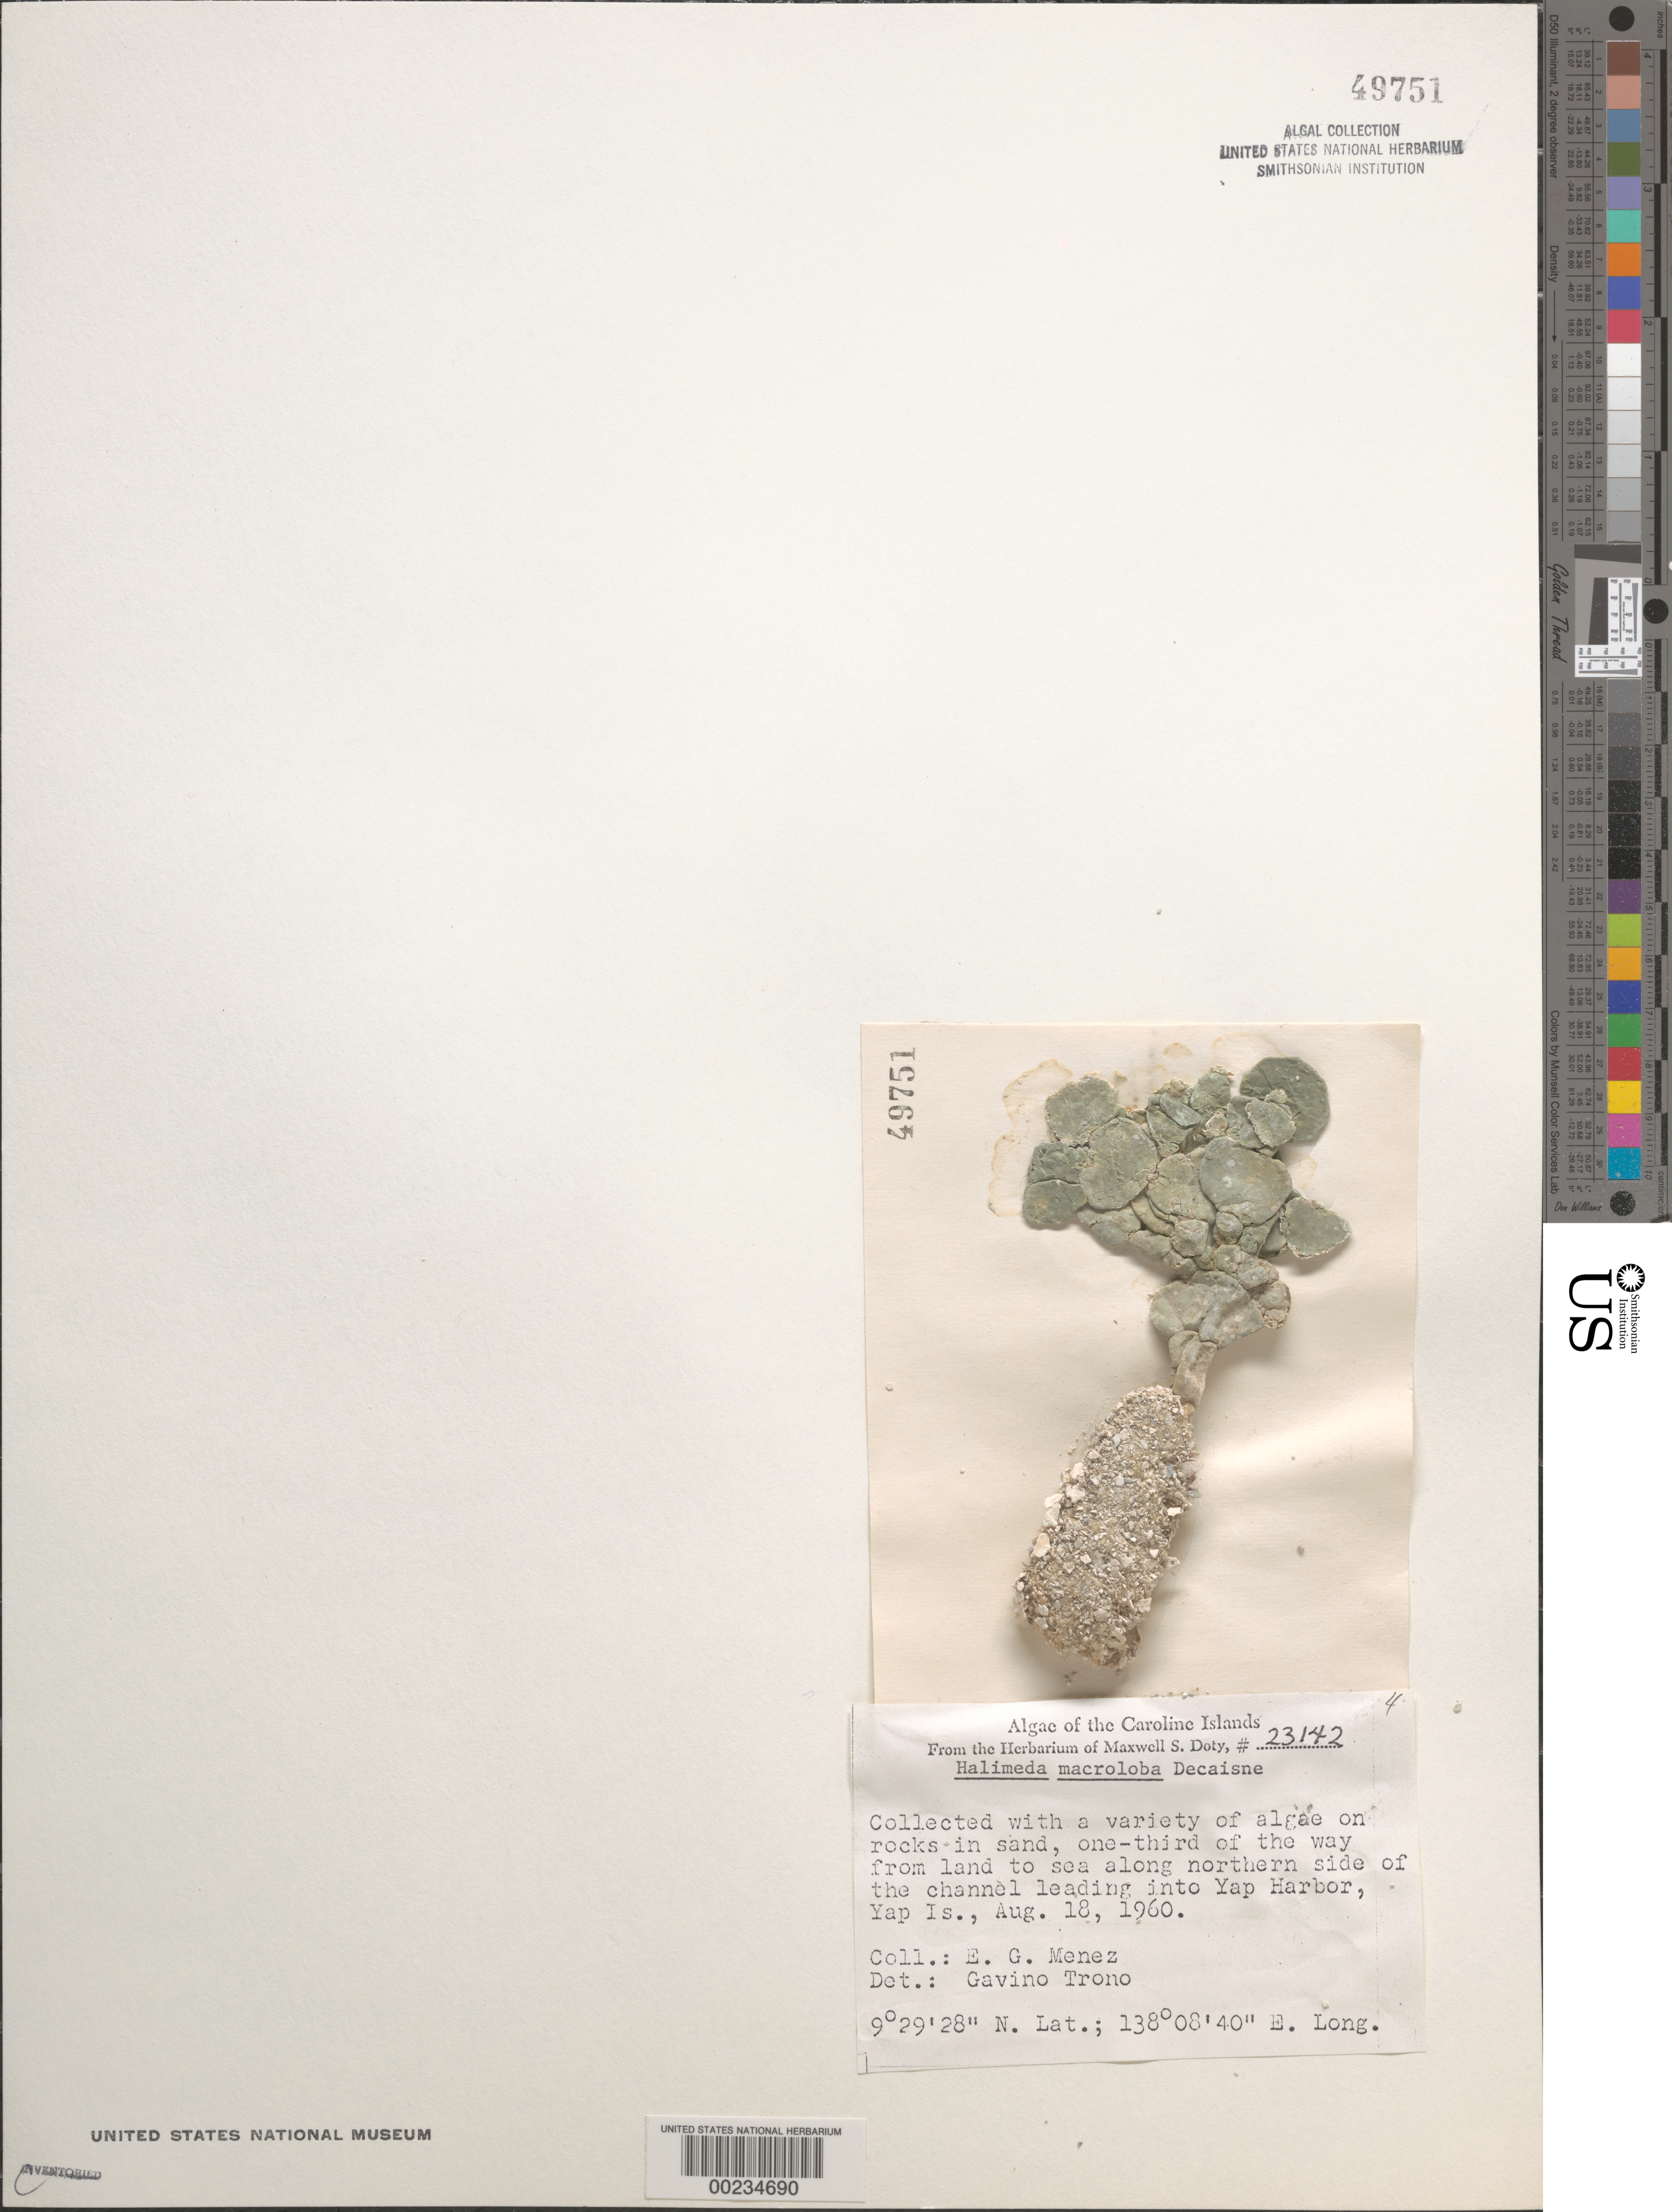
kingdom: Plantae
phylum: Chlorophyta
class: Ulvophyceae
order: Bryopsidales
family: Halimedaceae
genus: Halimeda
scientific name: Halimeda macroloba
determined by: Trono, Gavino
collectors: Meñez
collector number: MSD 23142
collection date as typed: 18 Aug 1960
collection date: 1960-08-18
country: Micronesia, Federated States of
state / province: Yap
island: Yap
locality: Yap Harbor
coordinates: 9 29' 28" N, 138 08' 40" E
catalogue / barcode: US 49751